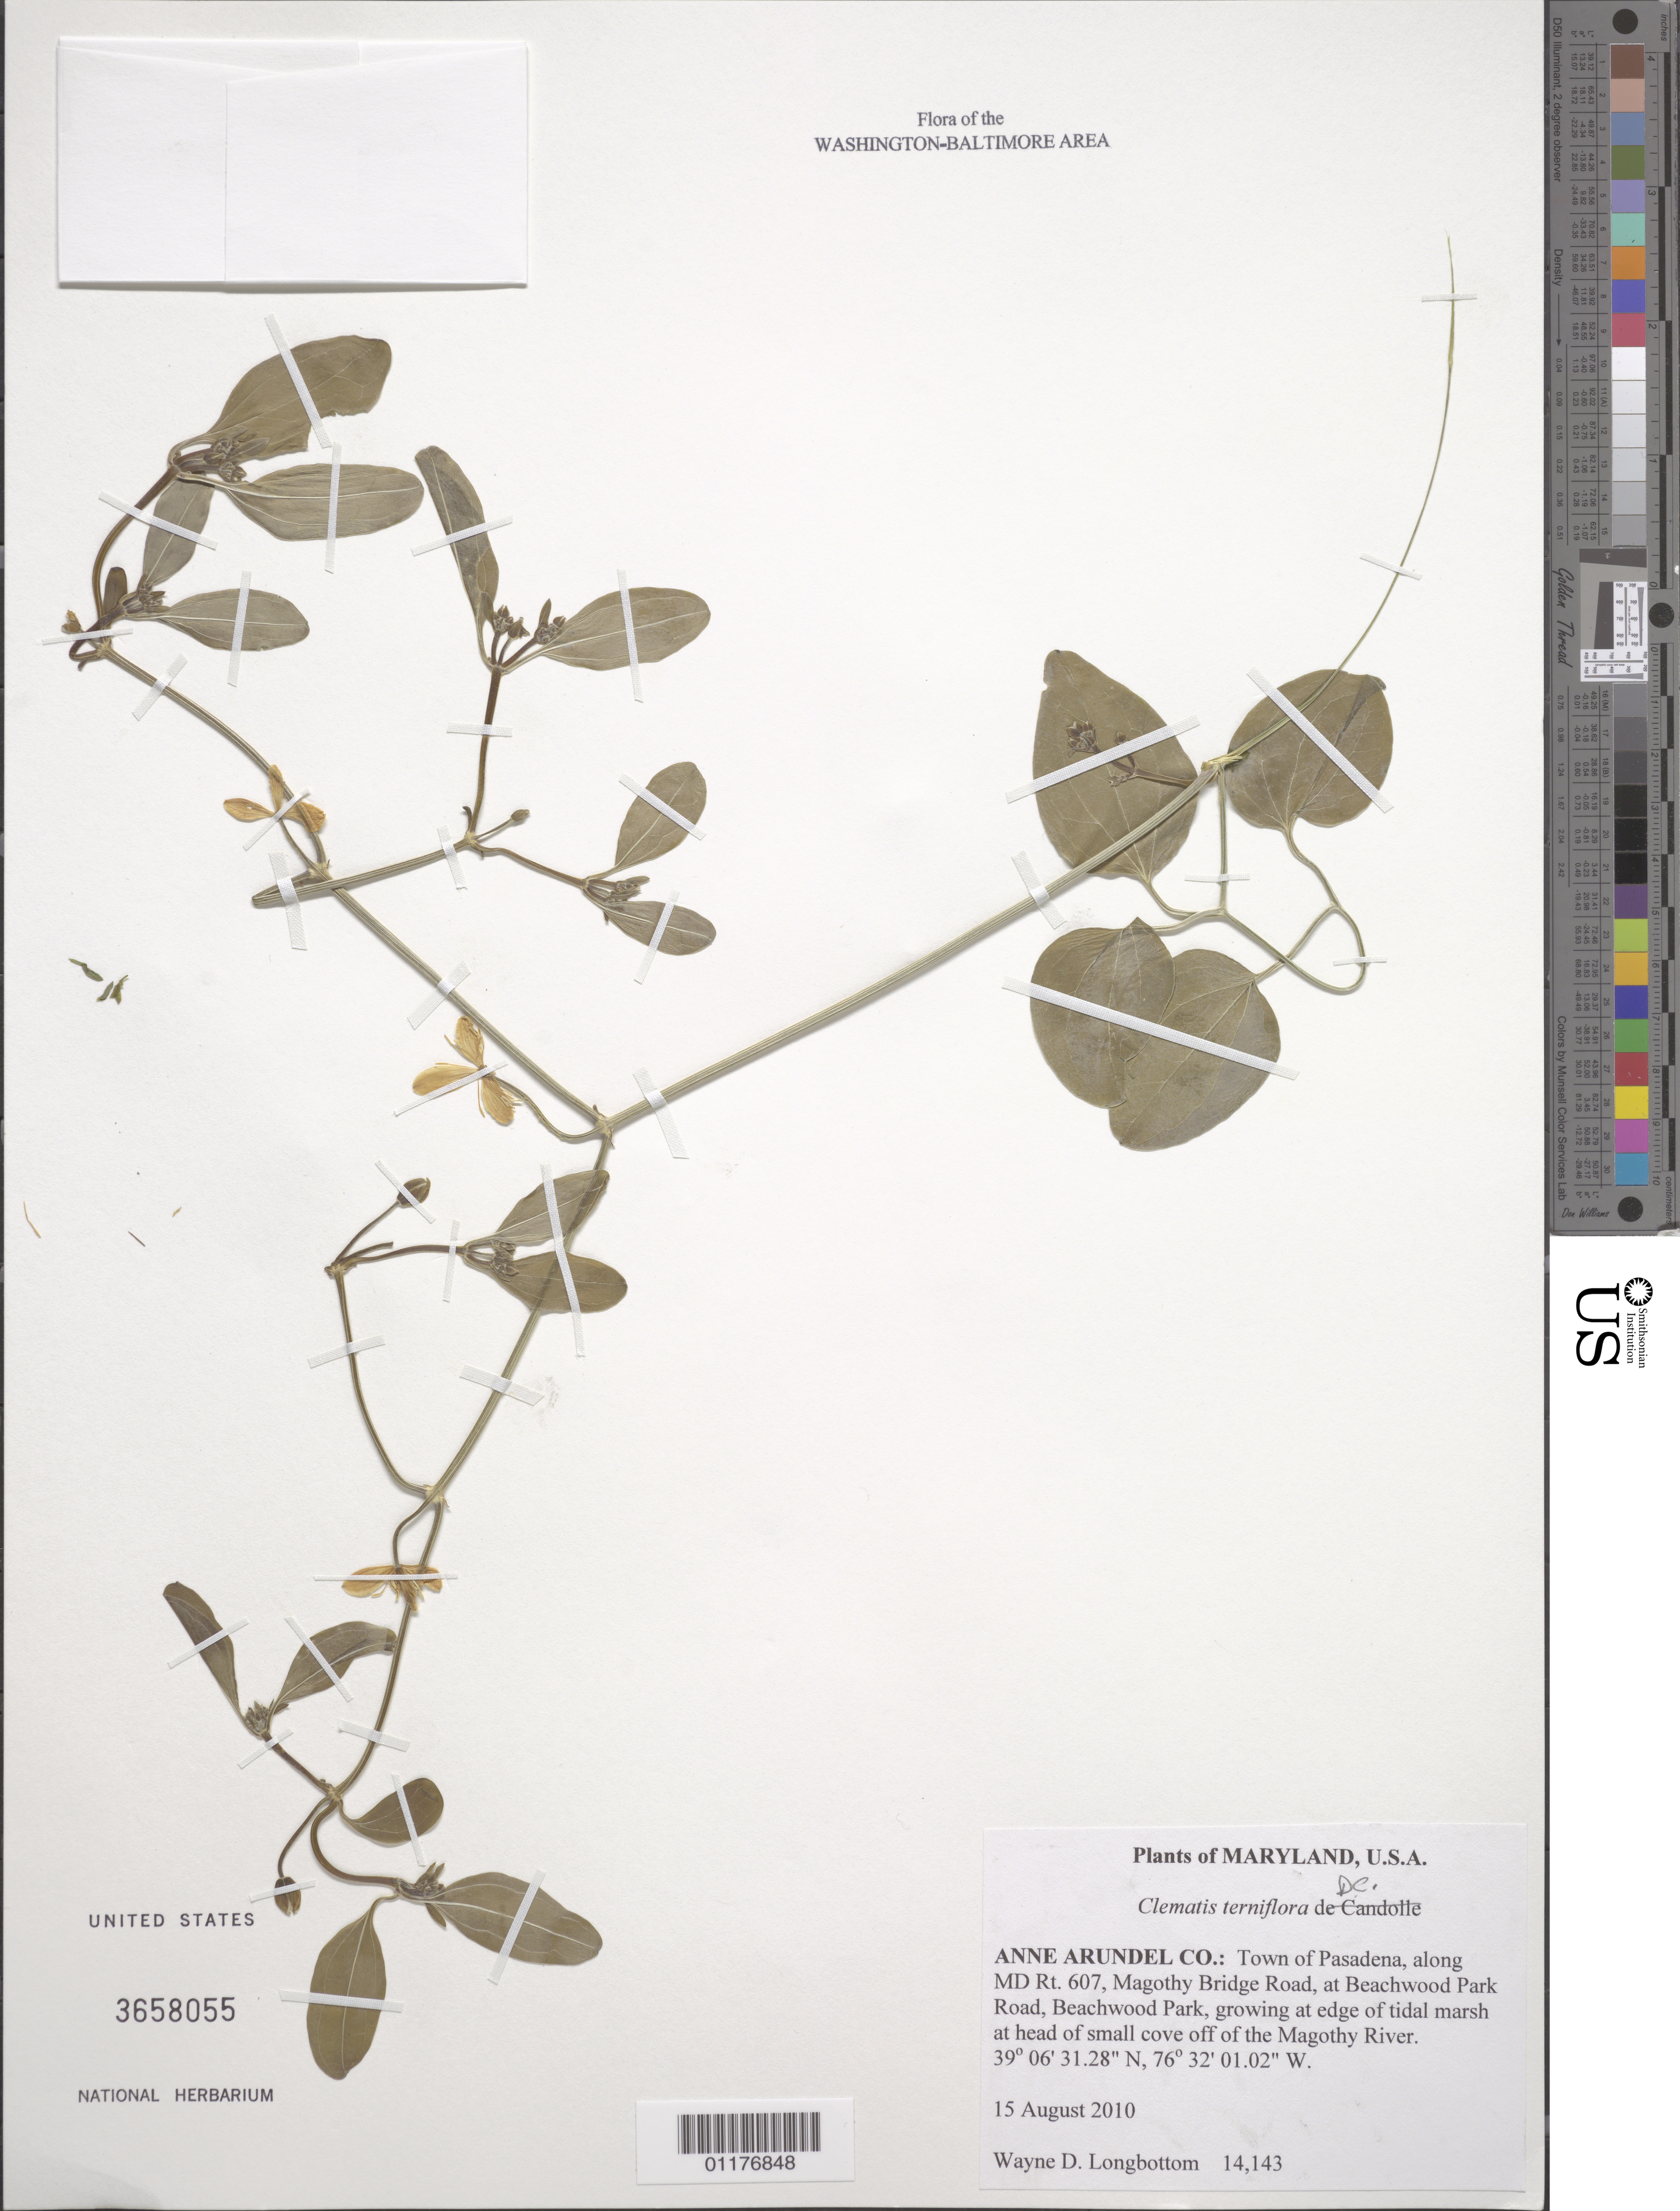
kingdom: Plantae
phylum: Tracheophyta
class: Magnoliopsida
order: Ranunculales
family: Ranunculaceae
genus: Clematis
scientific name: Clematis terniflora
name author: DC.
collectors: W. D. Longbottom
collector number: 14143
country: United States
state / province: Maryland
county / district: Anne Arundel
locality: Pasadena, along MD Rt. 607, Magothy Bridge Road, at Beachwood Park Road, Beachwood Park, head of small cove off the Mgathy River.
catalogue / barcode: US 3658055